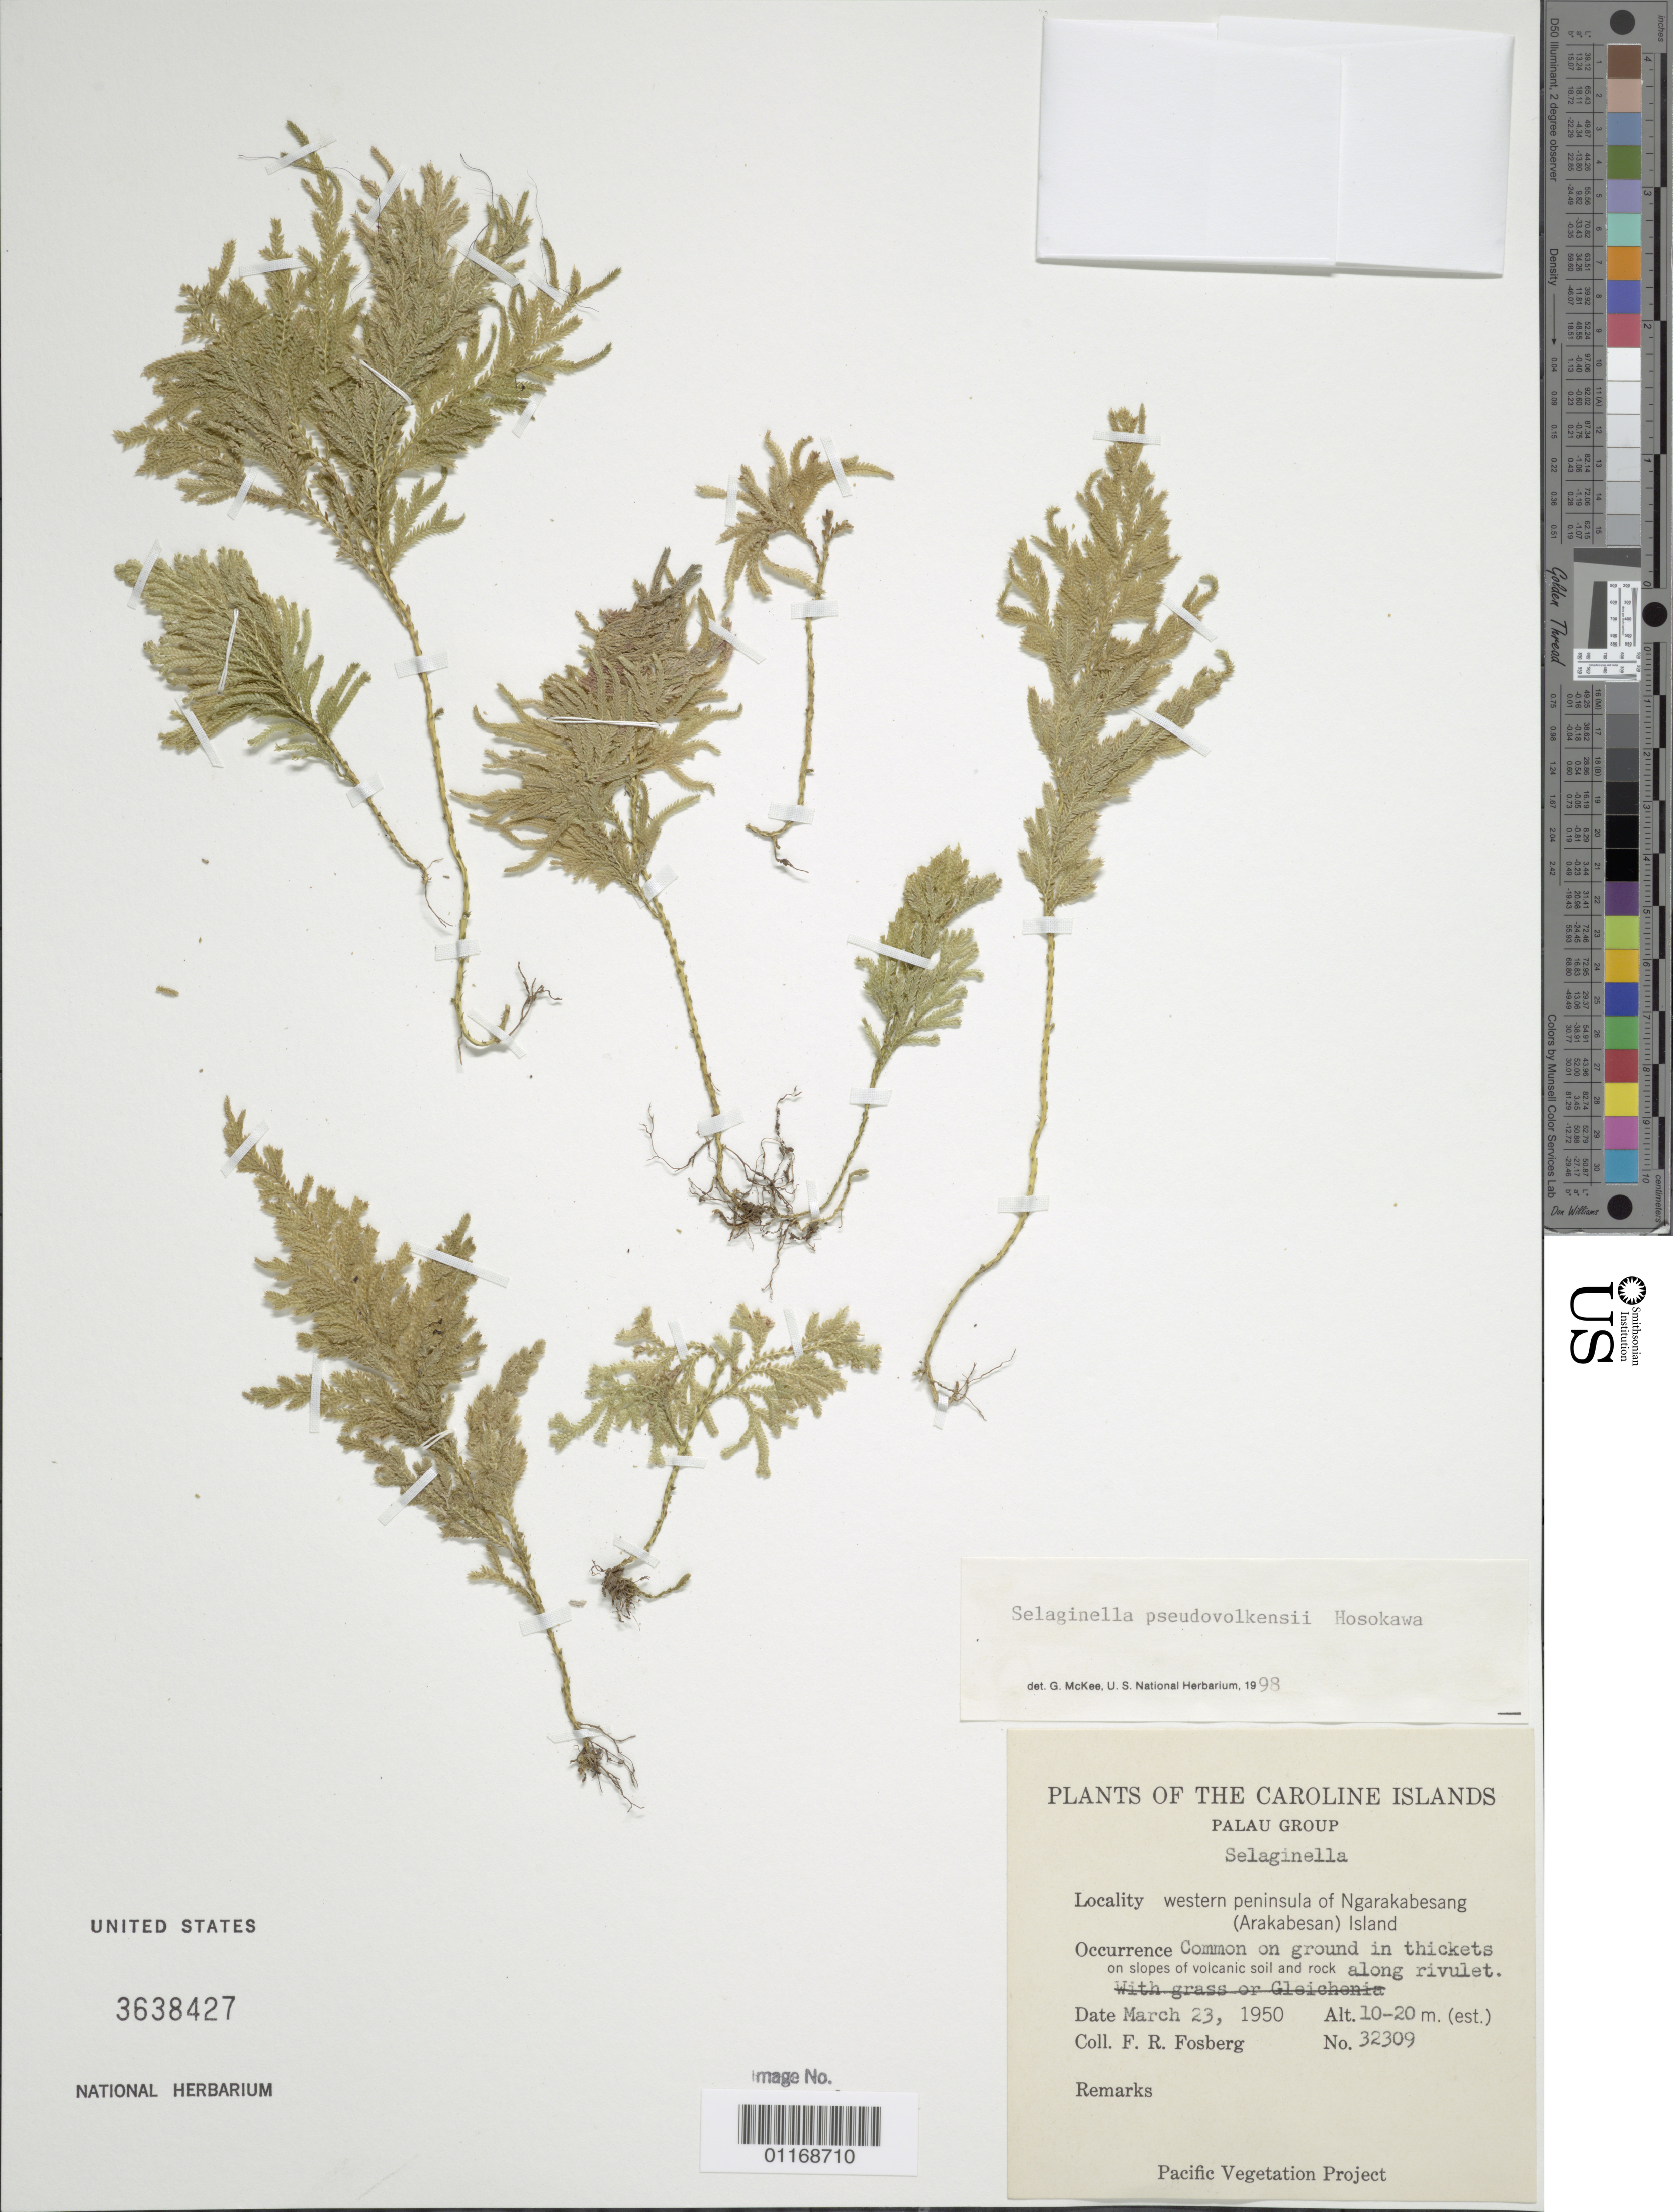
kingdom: Plantae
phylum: Tracheophyta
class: Lycopodiopsida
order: Selaginellales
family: Selaginellaceae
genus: Selaginella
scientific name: Selaginella pseudo-volkensii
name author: Hosok.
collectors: F. R. Fosberg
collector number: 32309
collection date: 1950-03-23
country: Palau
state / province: Koror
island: Ngarakabesang [Arakabesan]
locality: Western peninsula of Ngarakabesang (Arakabesan) island.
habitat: on ground in thickets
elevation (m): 10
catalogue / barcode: US 3638427